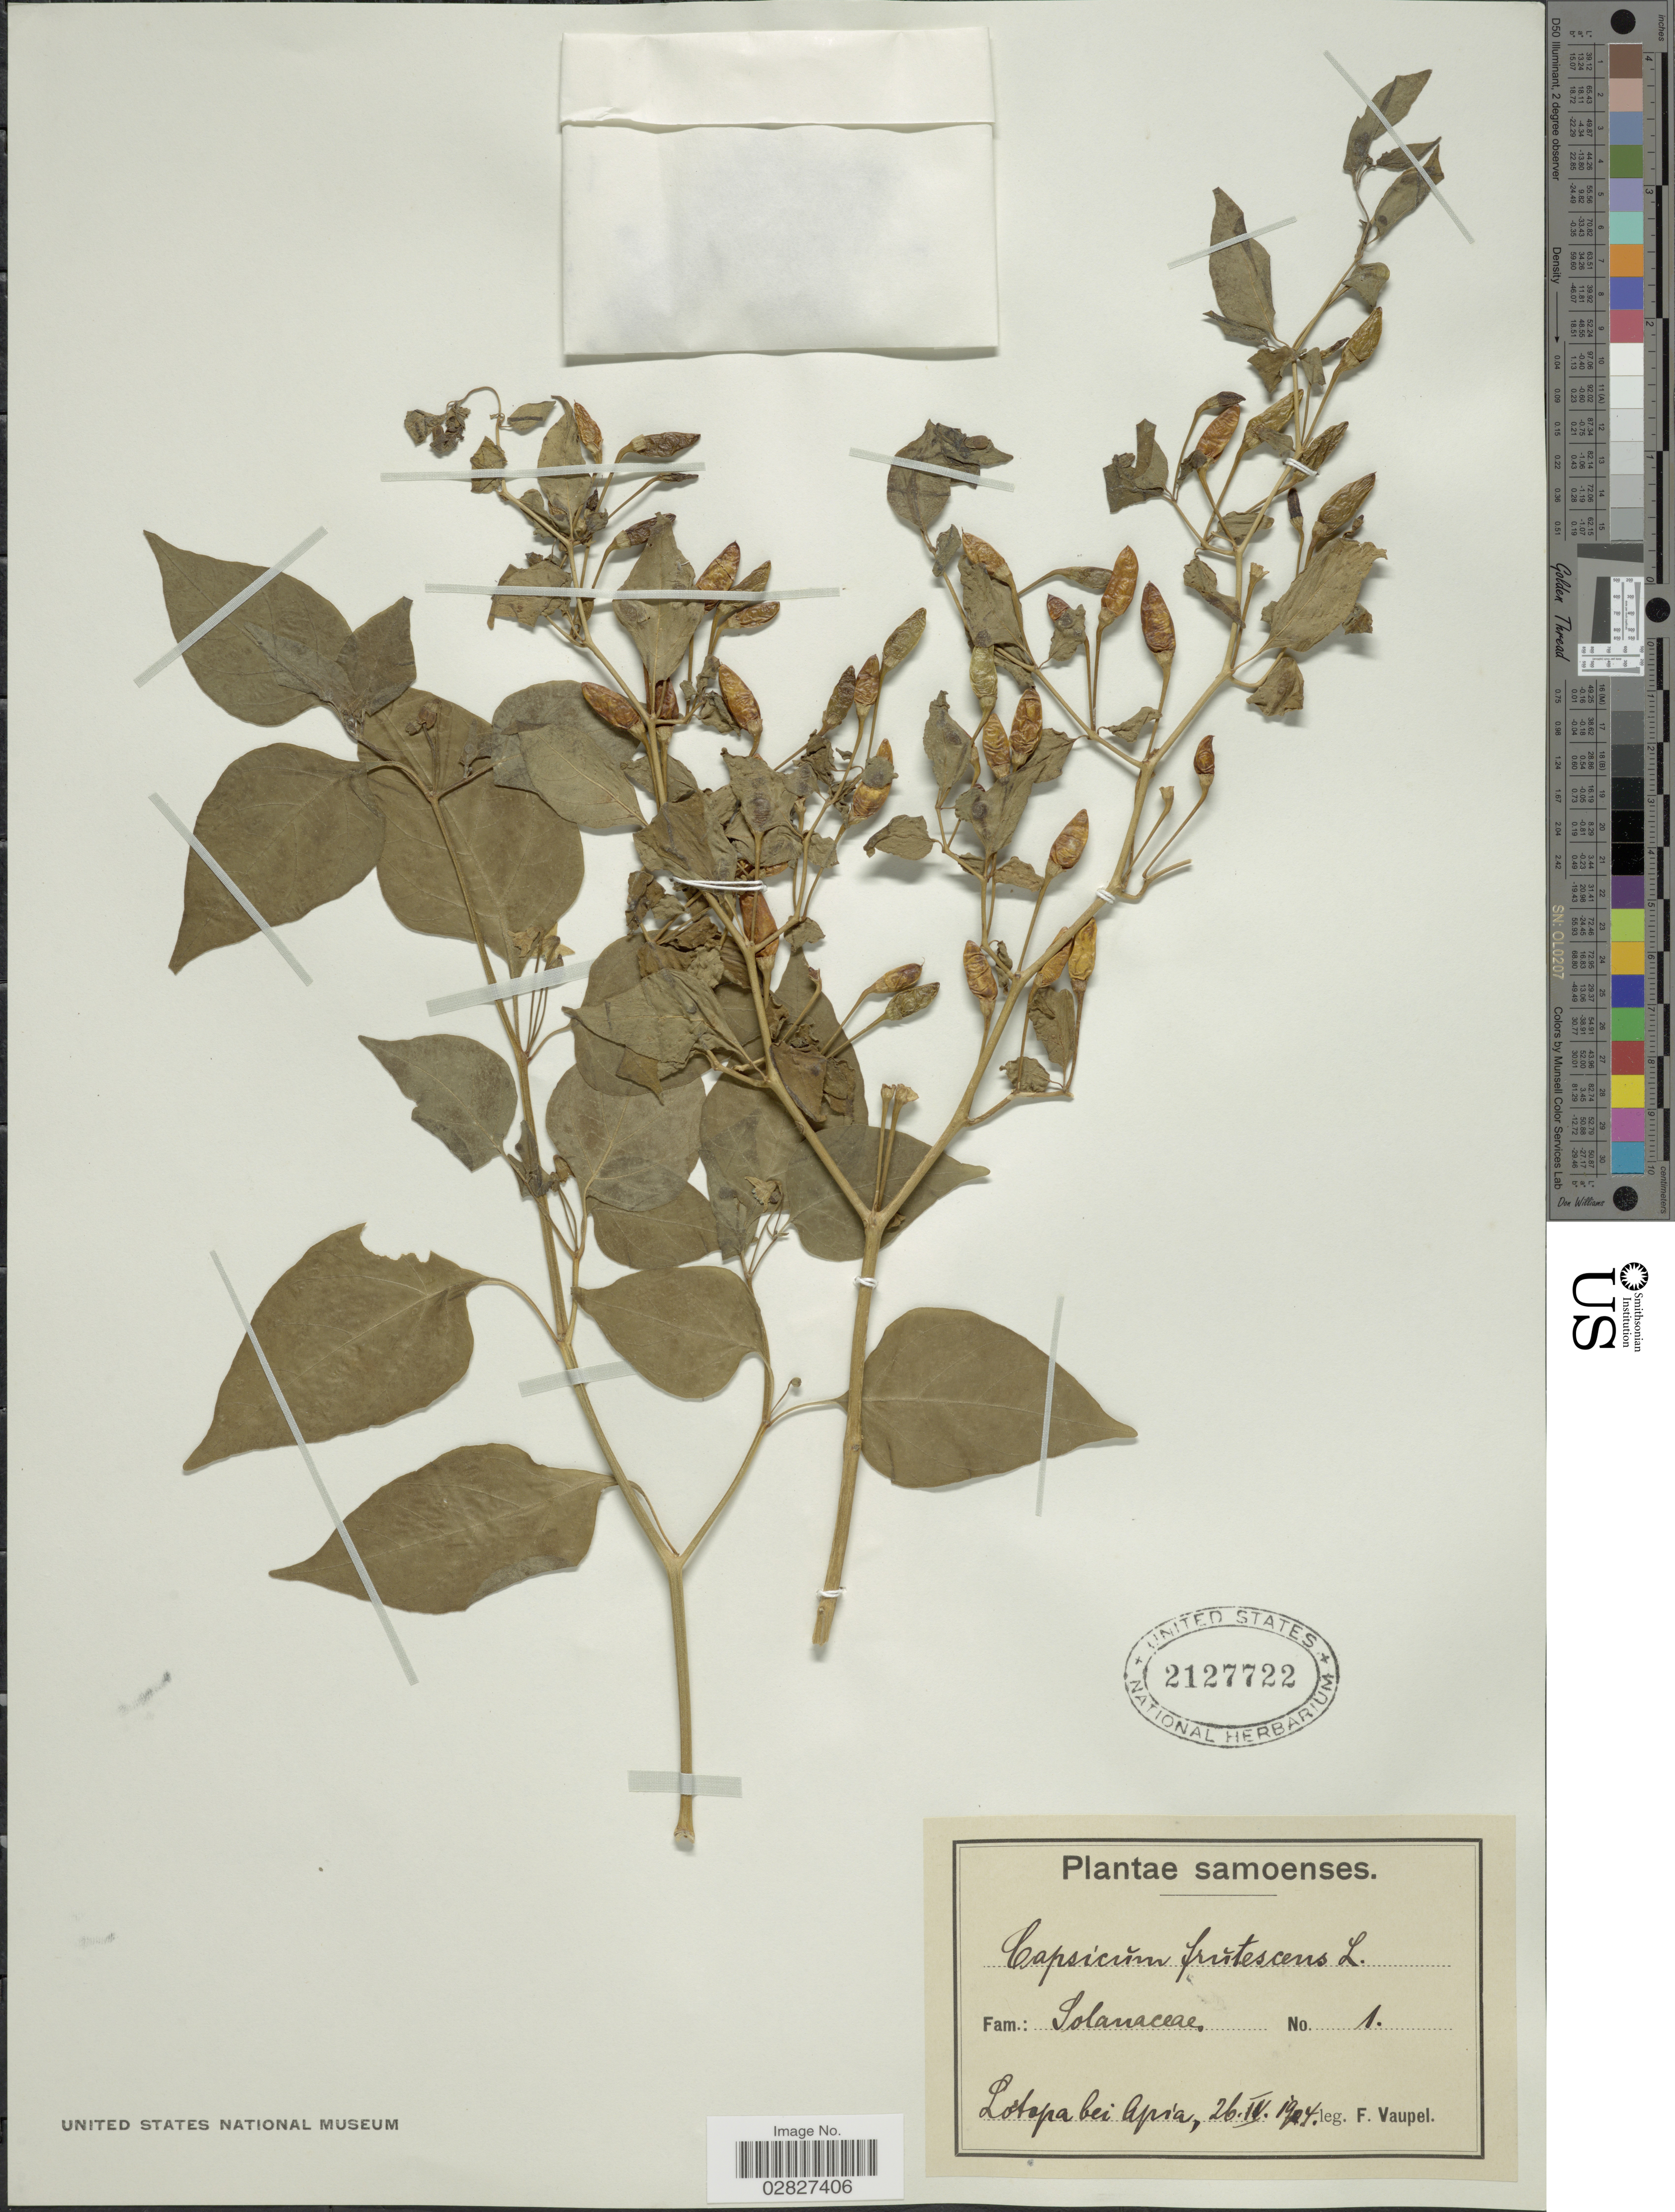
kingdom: Plantae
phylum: Tracheophyta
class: Magnoliopsida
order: Solanales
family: Solanaceae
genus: Capsicum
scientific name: Capsicum frutescens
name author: L.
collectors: F. Vaupel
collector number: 1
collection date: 1924-04-26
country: Samoa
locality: Samoenses. Lotopa bei Apia.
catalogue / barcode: US 2127722